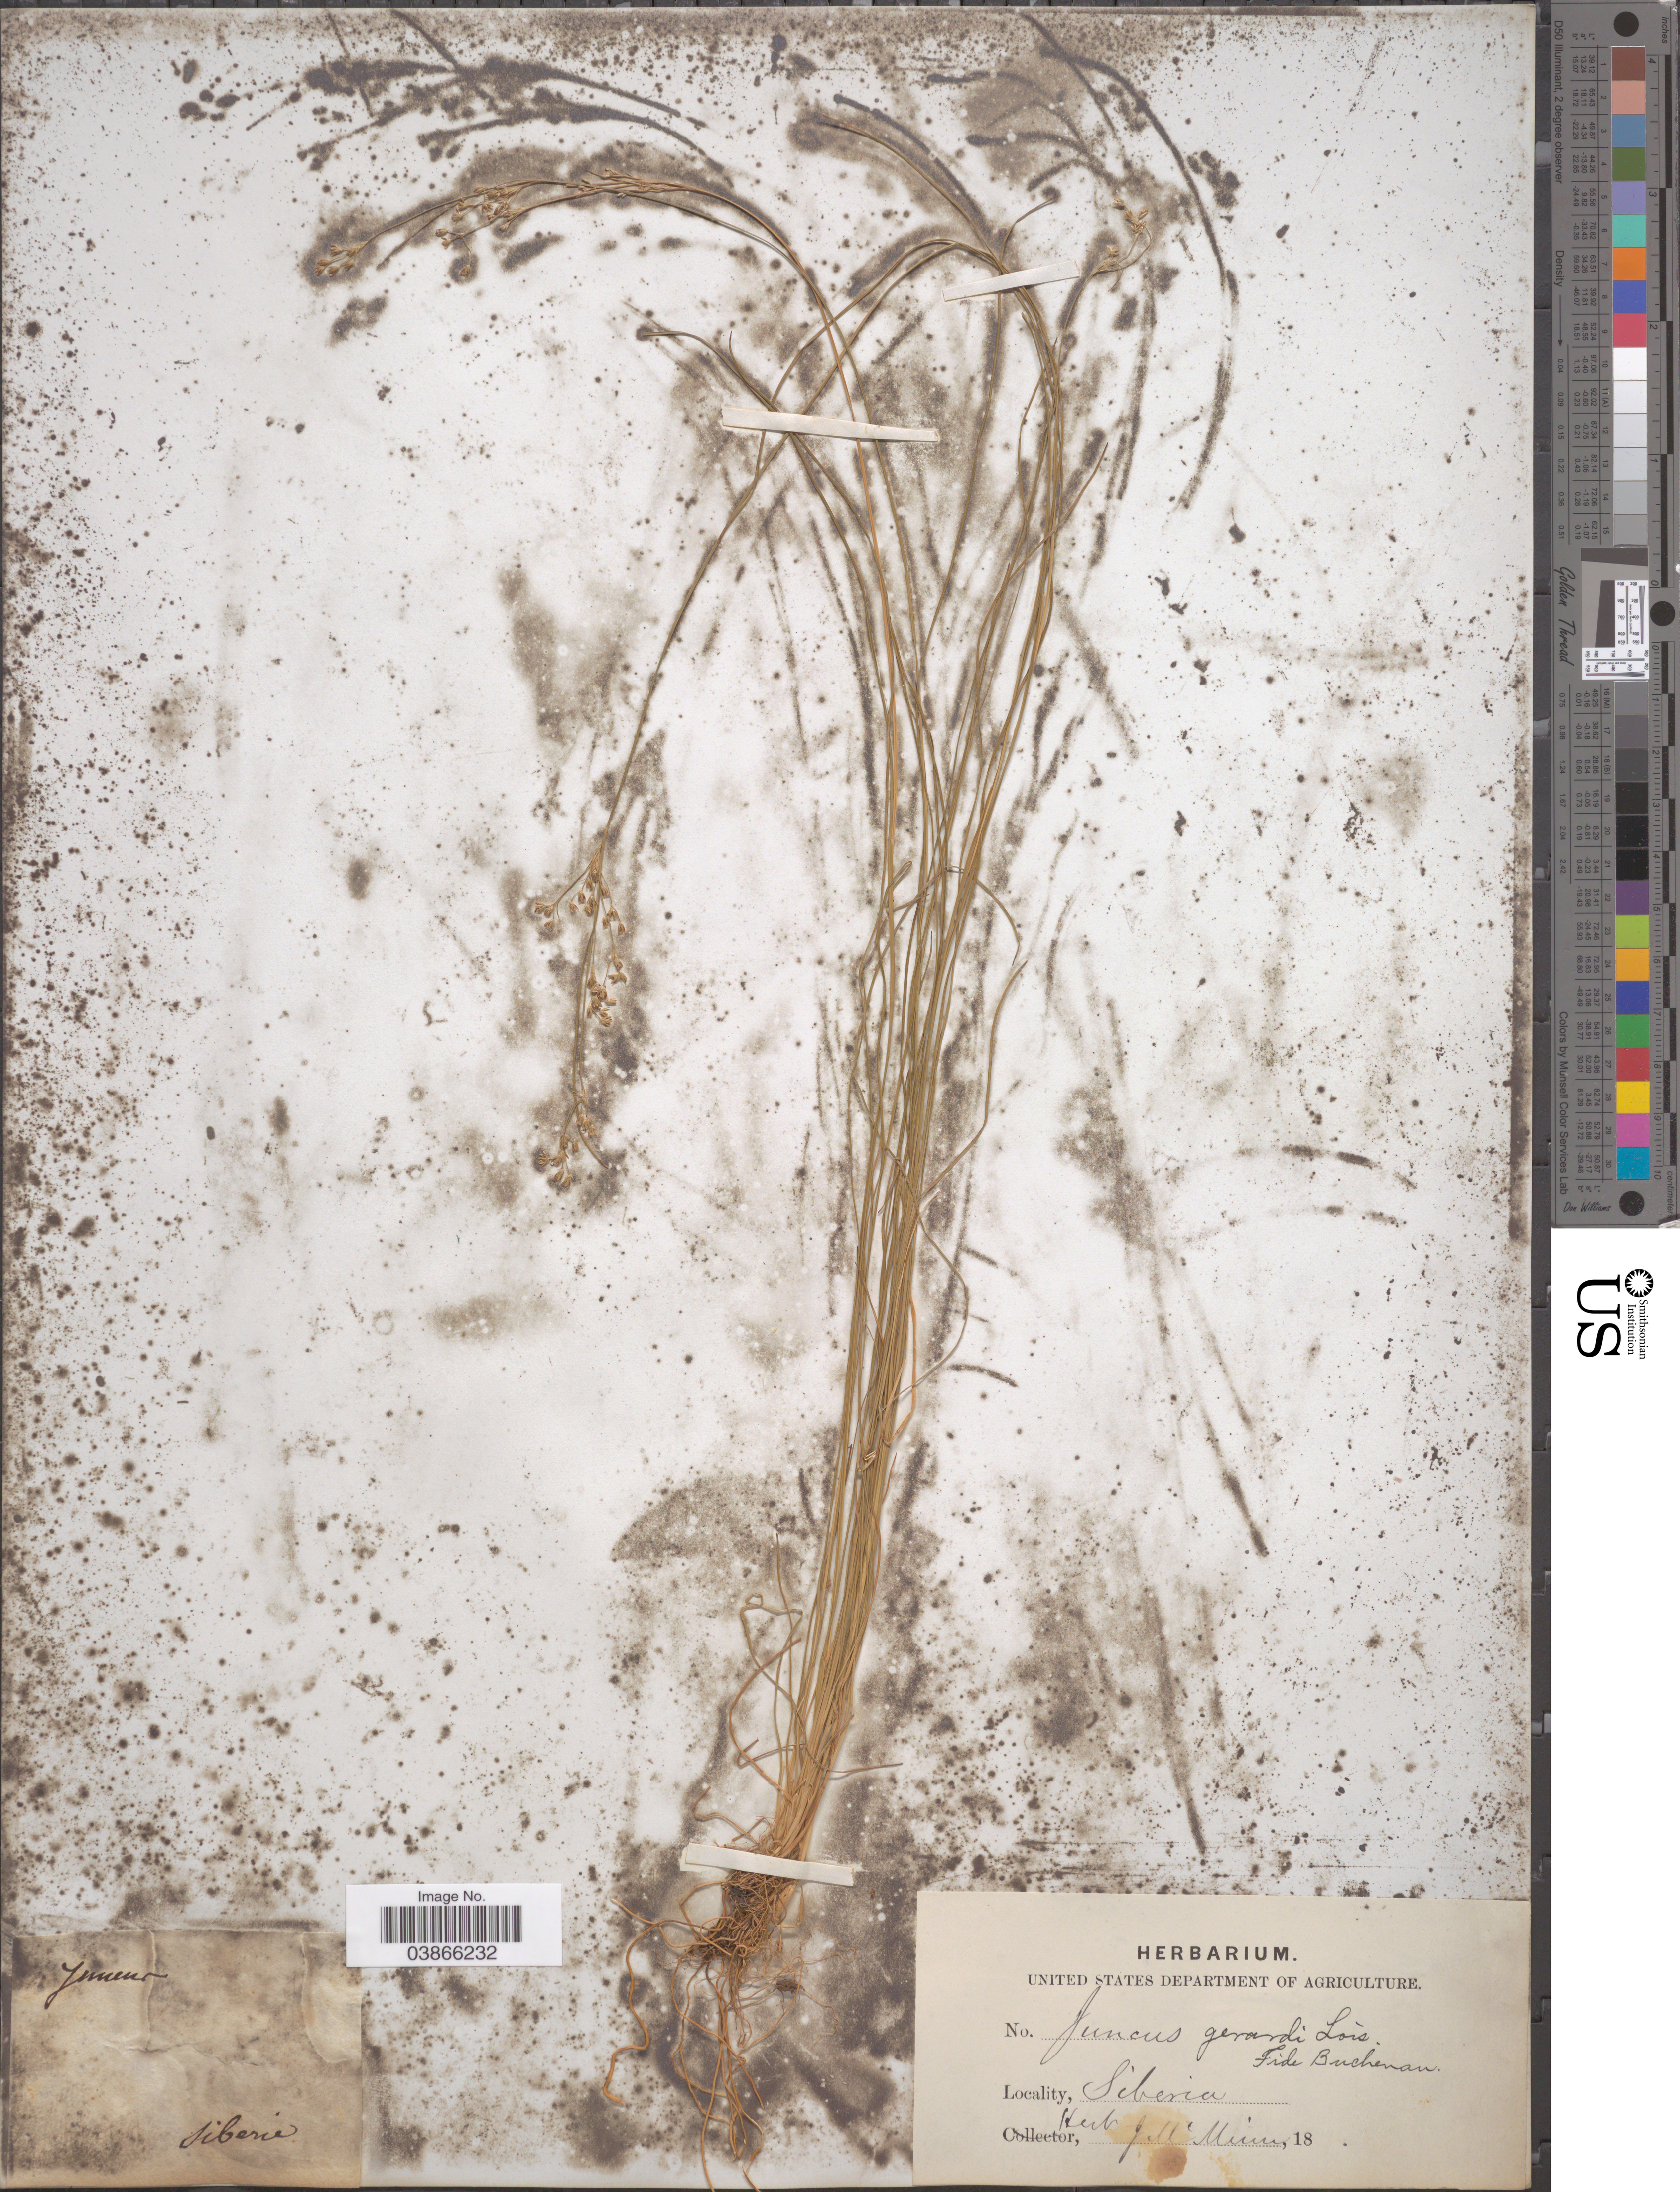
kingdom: Plantae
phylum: Tracheophyta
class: Liliopsida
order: Poales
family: Juncaceae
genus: Juncus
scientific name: Juncus gerardi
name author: Loisel.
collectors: Ex herb. J. McMinn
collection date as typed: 18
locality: Siberia.